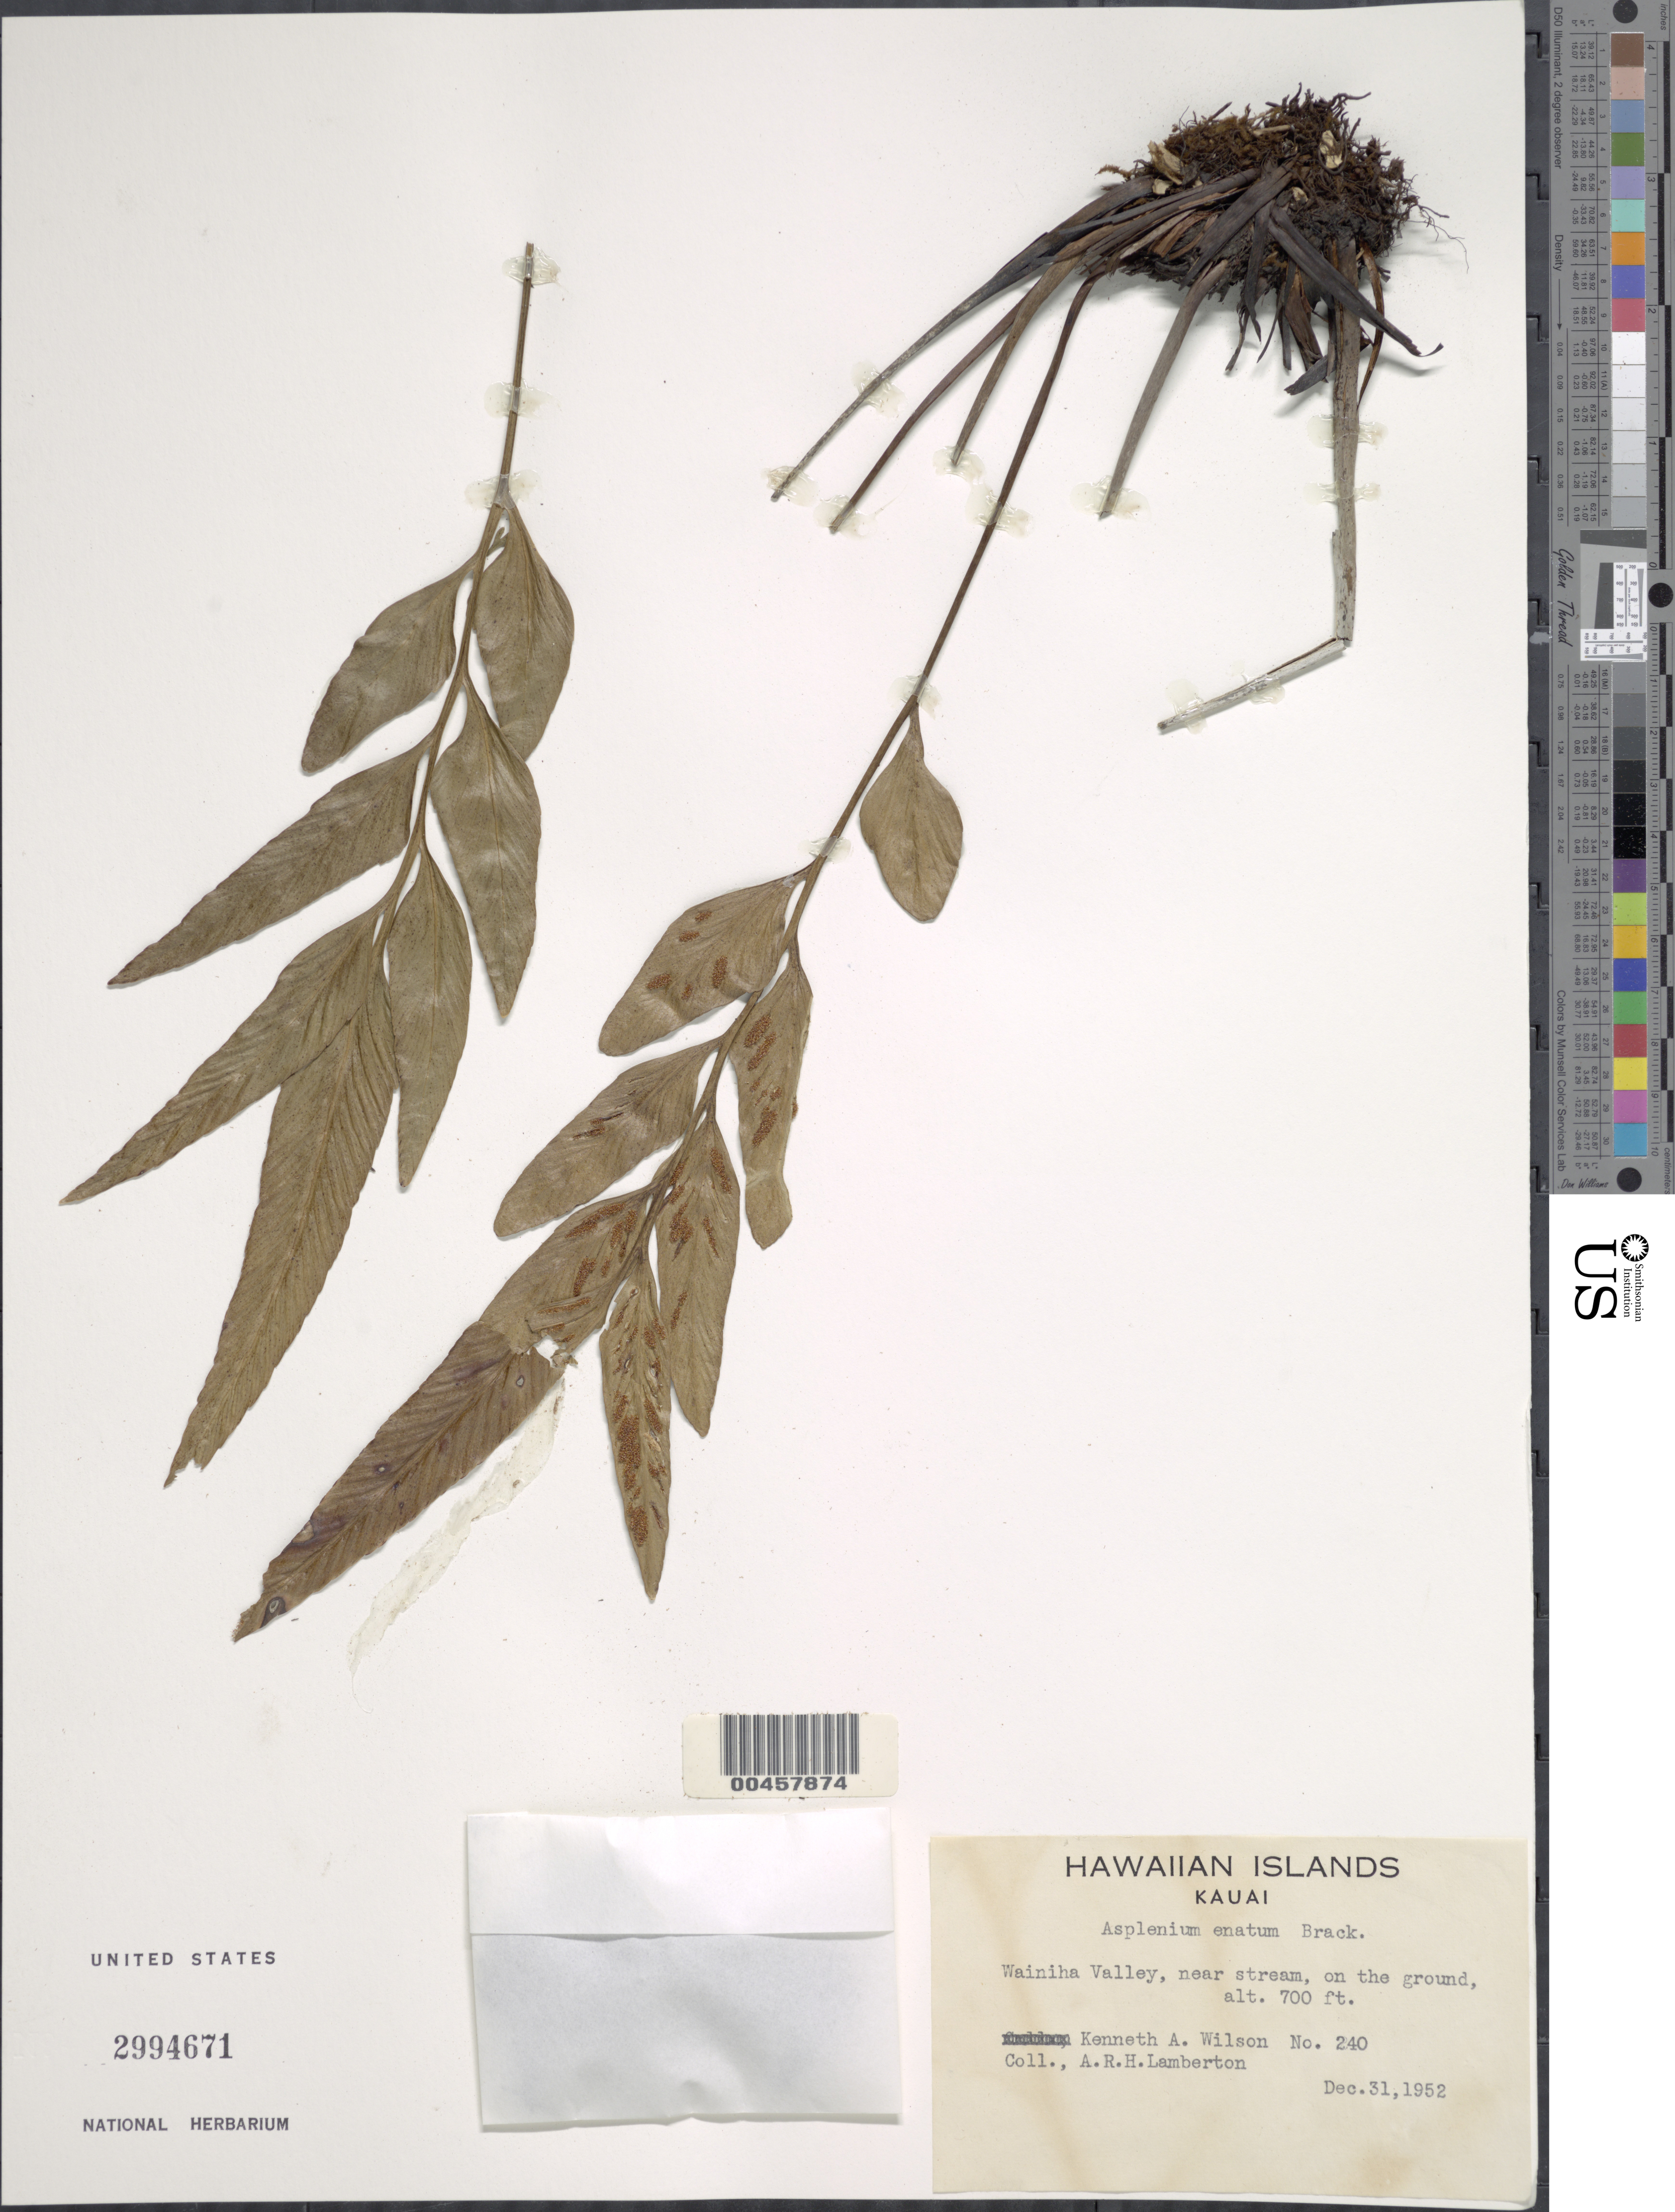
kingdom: Plantae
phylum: Tracheophyta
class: Polypodiopsida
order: Polypodiales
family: Aspleniaceae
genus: Asplenium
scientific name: Asplenium kaulfussii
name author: Schltdl.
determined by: Wagner, W. L., (BOT), Smithsonian Institution - National Museum of Natural History (UNITED STATES)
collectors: K. A. Wilson & A. Lamberton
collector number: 240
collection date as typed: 31 Dec 1952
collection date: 1952-12-31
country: United States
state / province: Hawaii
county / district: Kauai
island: Kaua'i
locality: Wainiha Valley, near stream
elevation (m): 213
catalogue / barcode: US 2994671